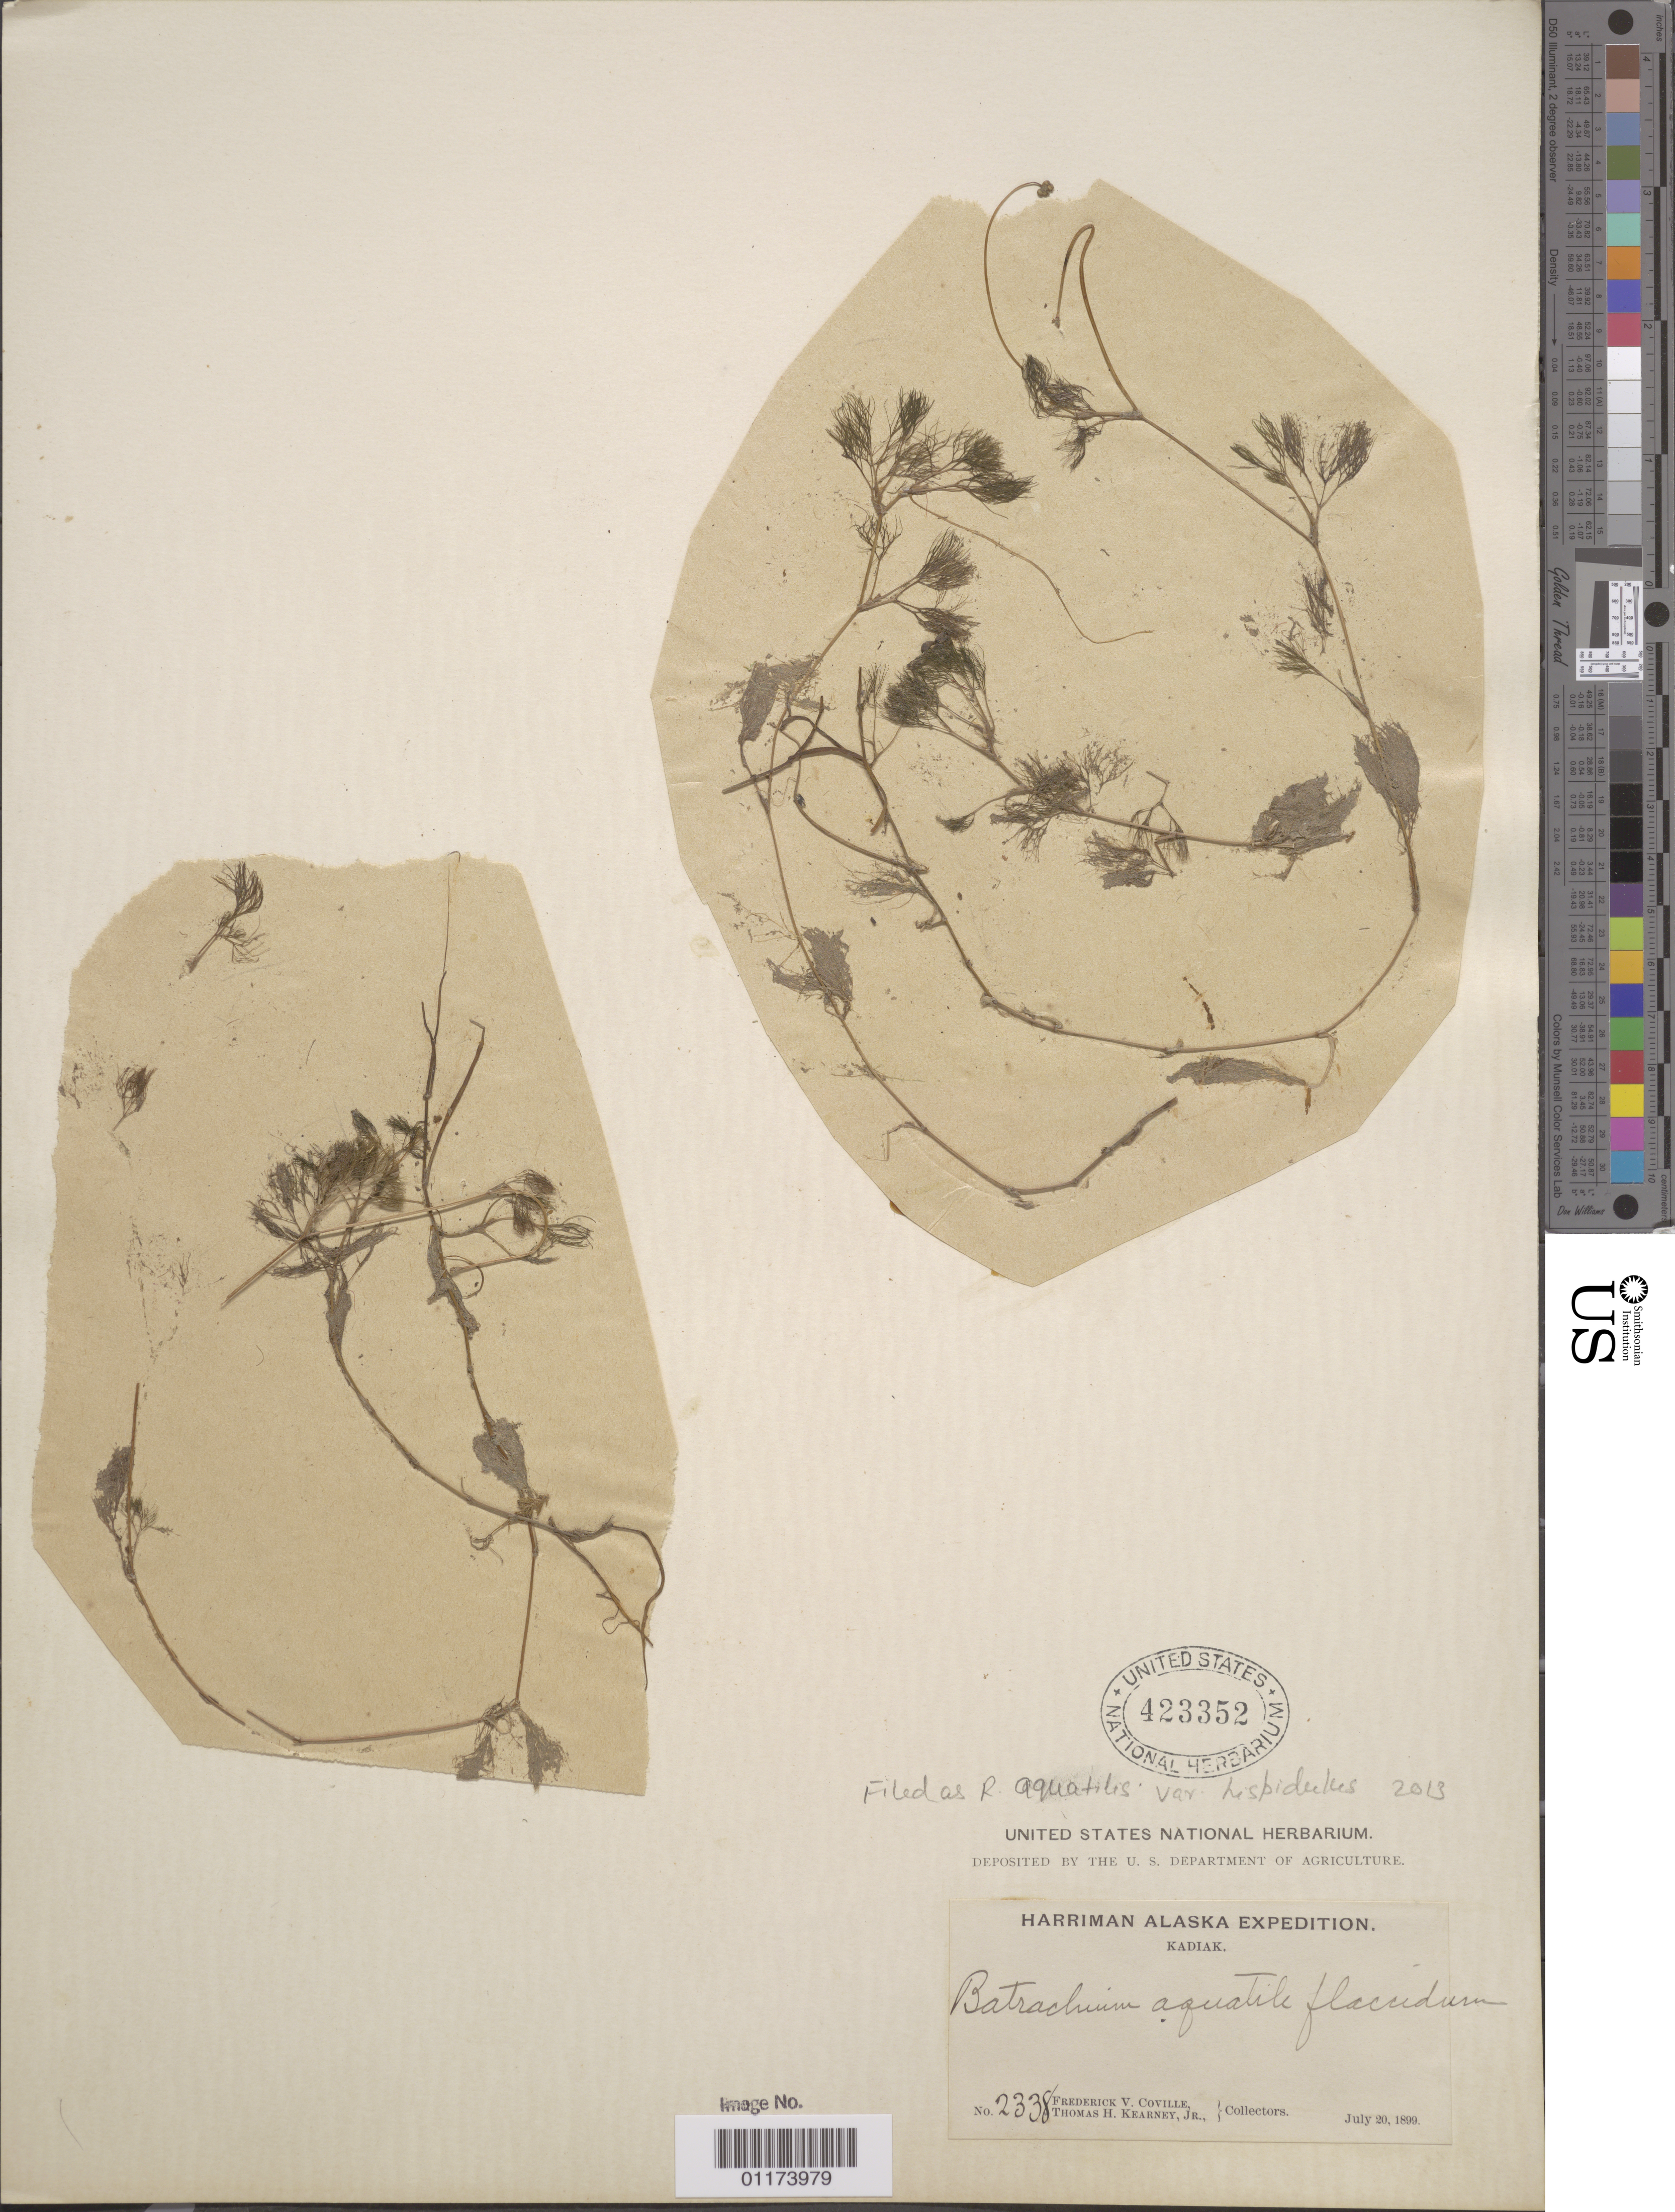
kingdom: Plantae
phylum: Tracheophyta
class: Magnoliopsida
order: Ranunculales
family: Ranunculaceae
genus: Ranunculus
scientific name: Ranunculus mongolicus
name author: (Krylov) Serg.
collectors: F. V. Coville & T. H. Kearney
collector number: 2338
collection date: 1899-07-20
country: United States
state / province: Alaska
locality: Kadiak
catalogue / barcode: US 423352